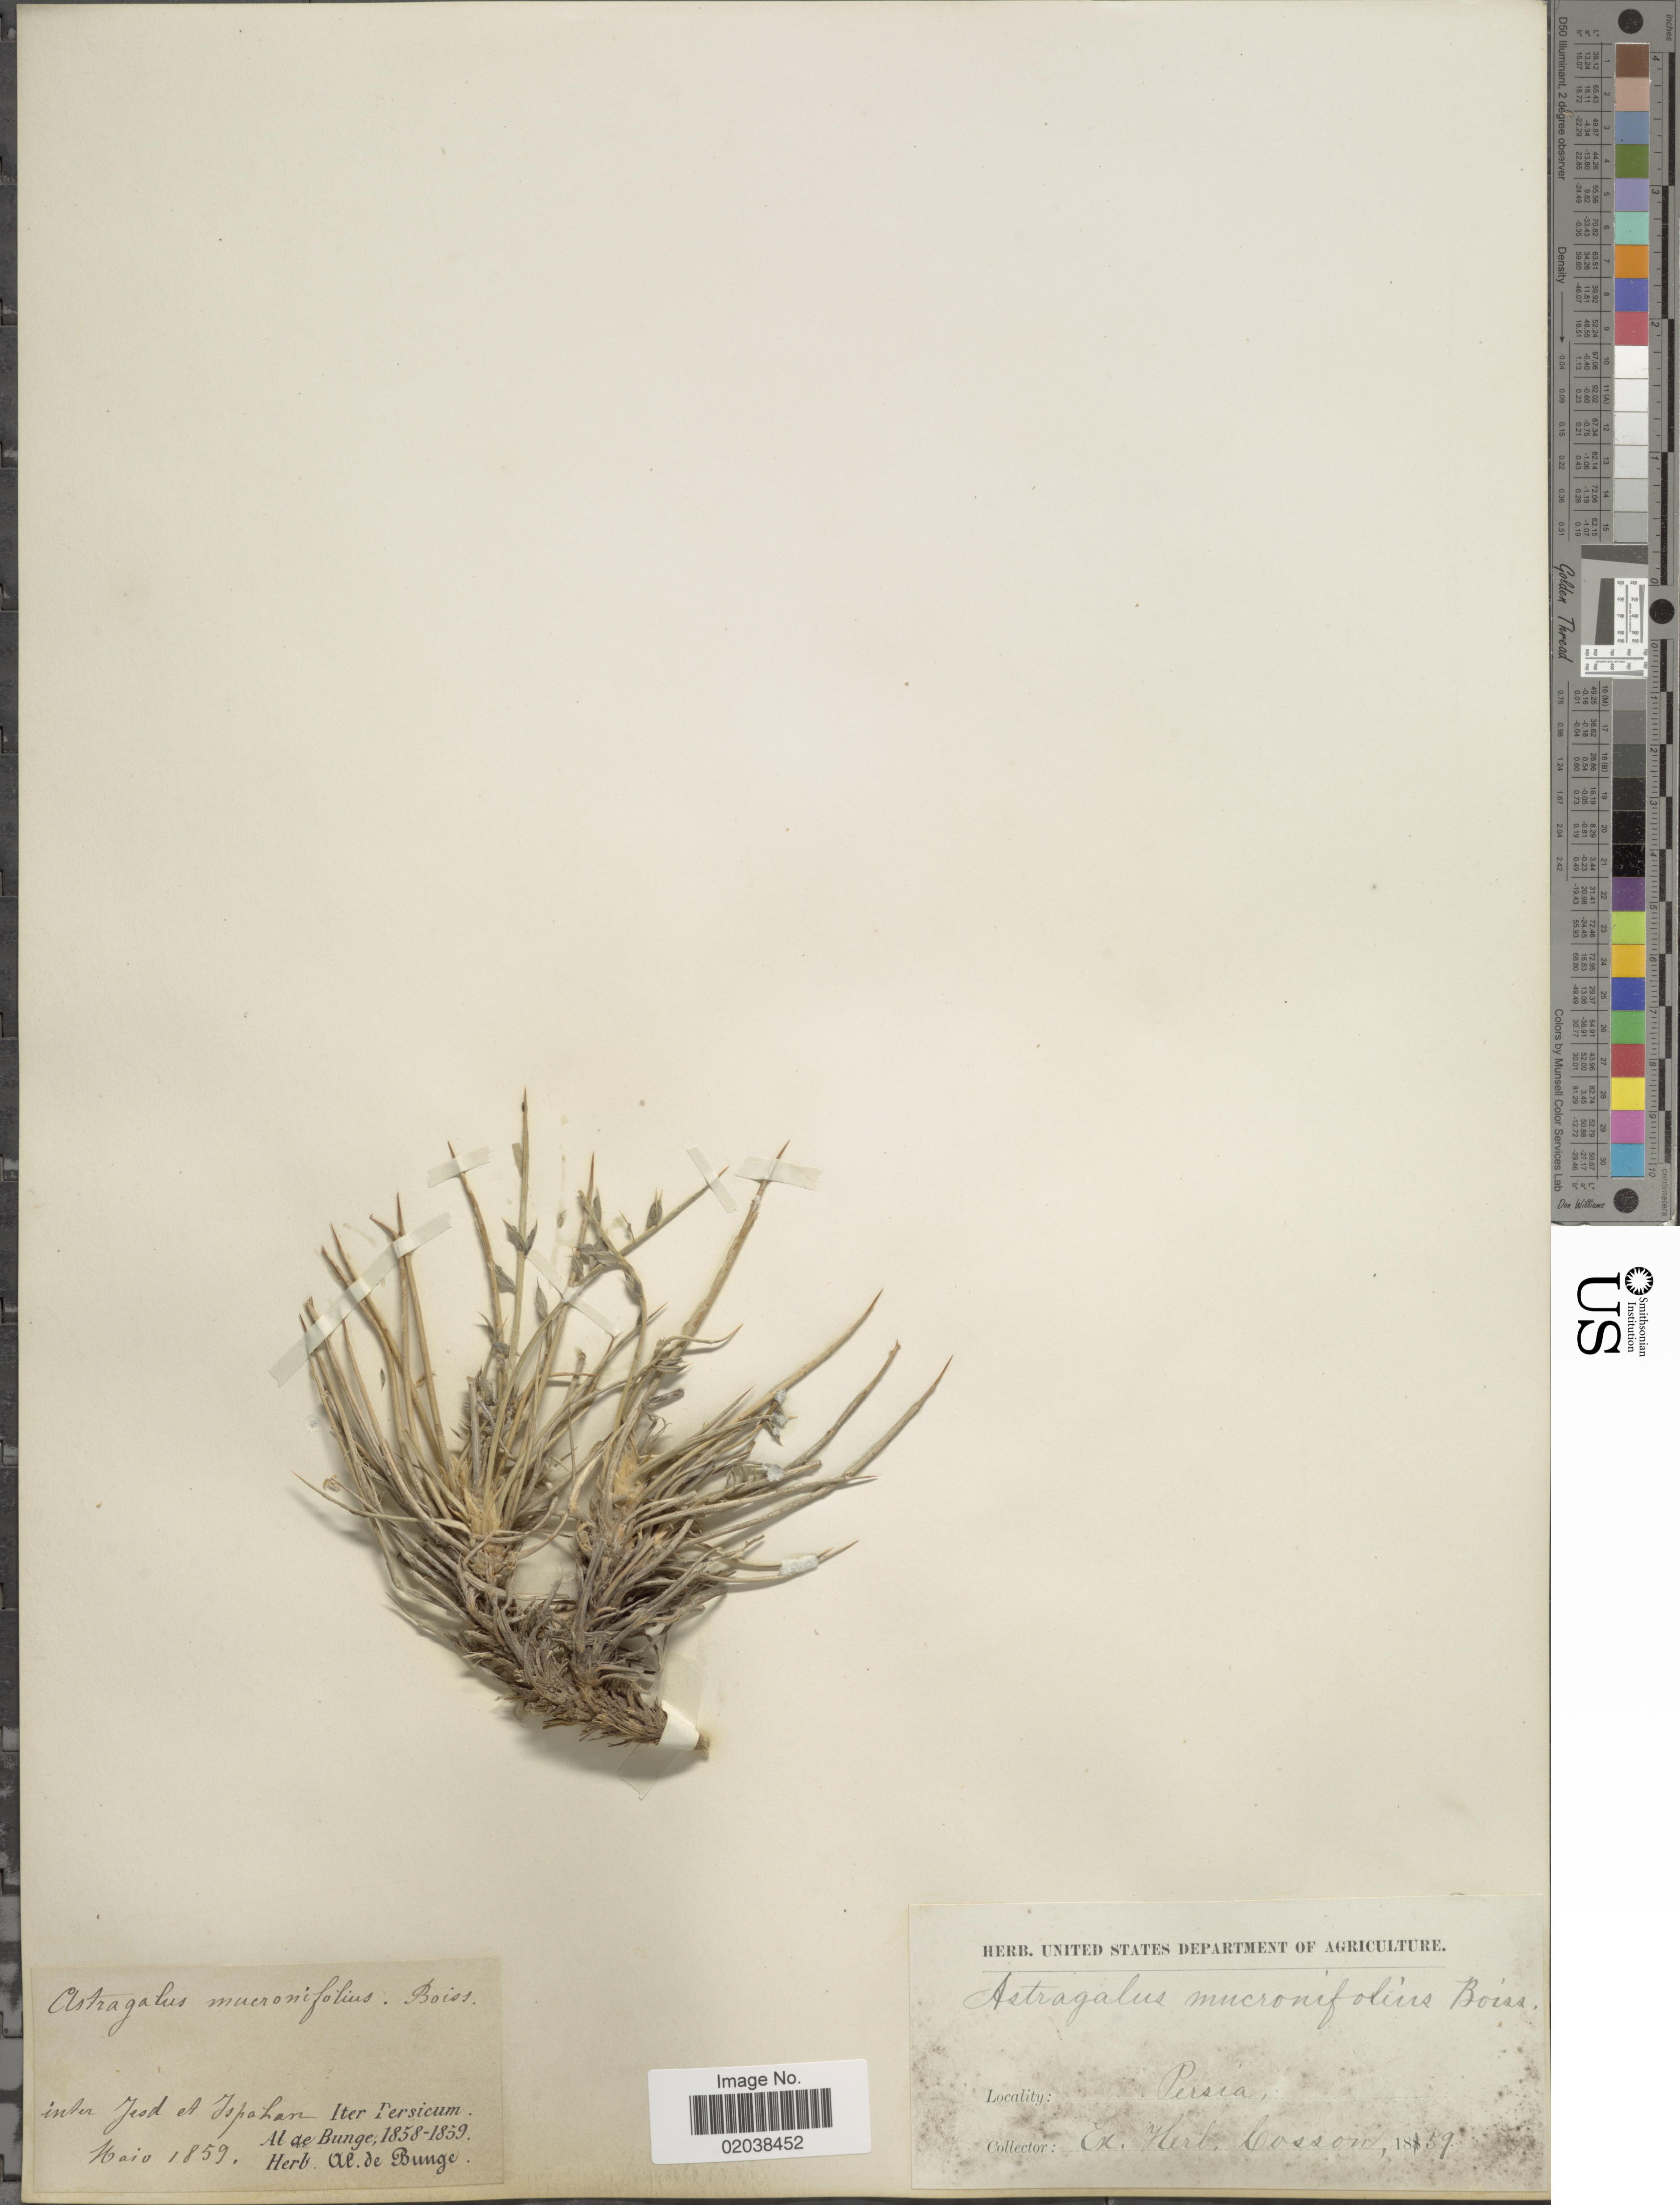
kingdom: Plantae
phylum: Tracheophyta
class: Magnoliopsida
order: Fabales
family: Fabaceae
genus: Astragalus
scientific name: Astragalus mucronifolius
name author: Boiss.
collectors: A. de Bunge & ex herb. Cosson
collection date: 1859-05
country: Iran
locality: Persia. Inter Jesd et Ispahan. Iter Persicum